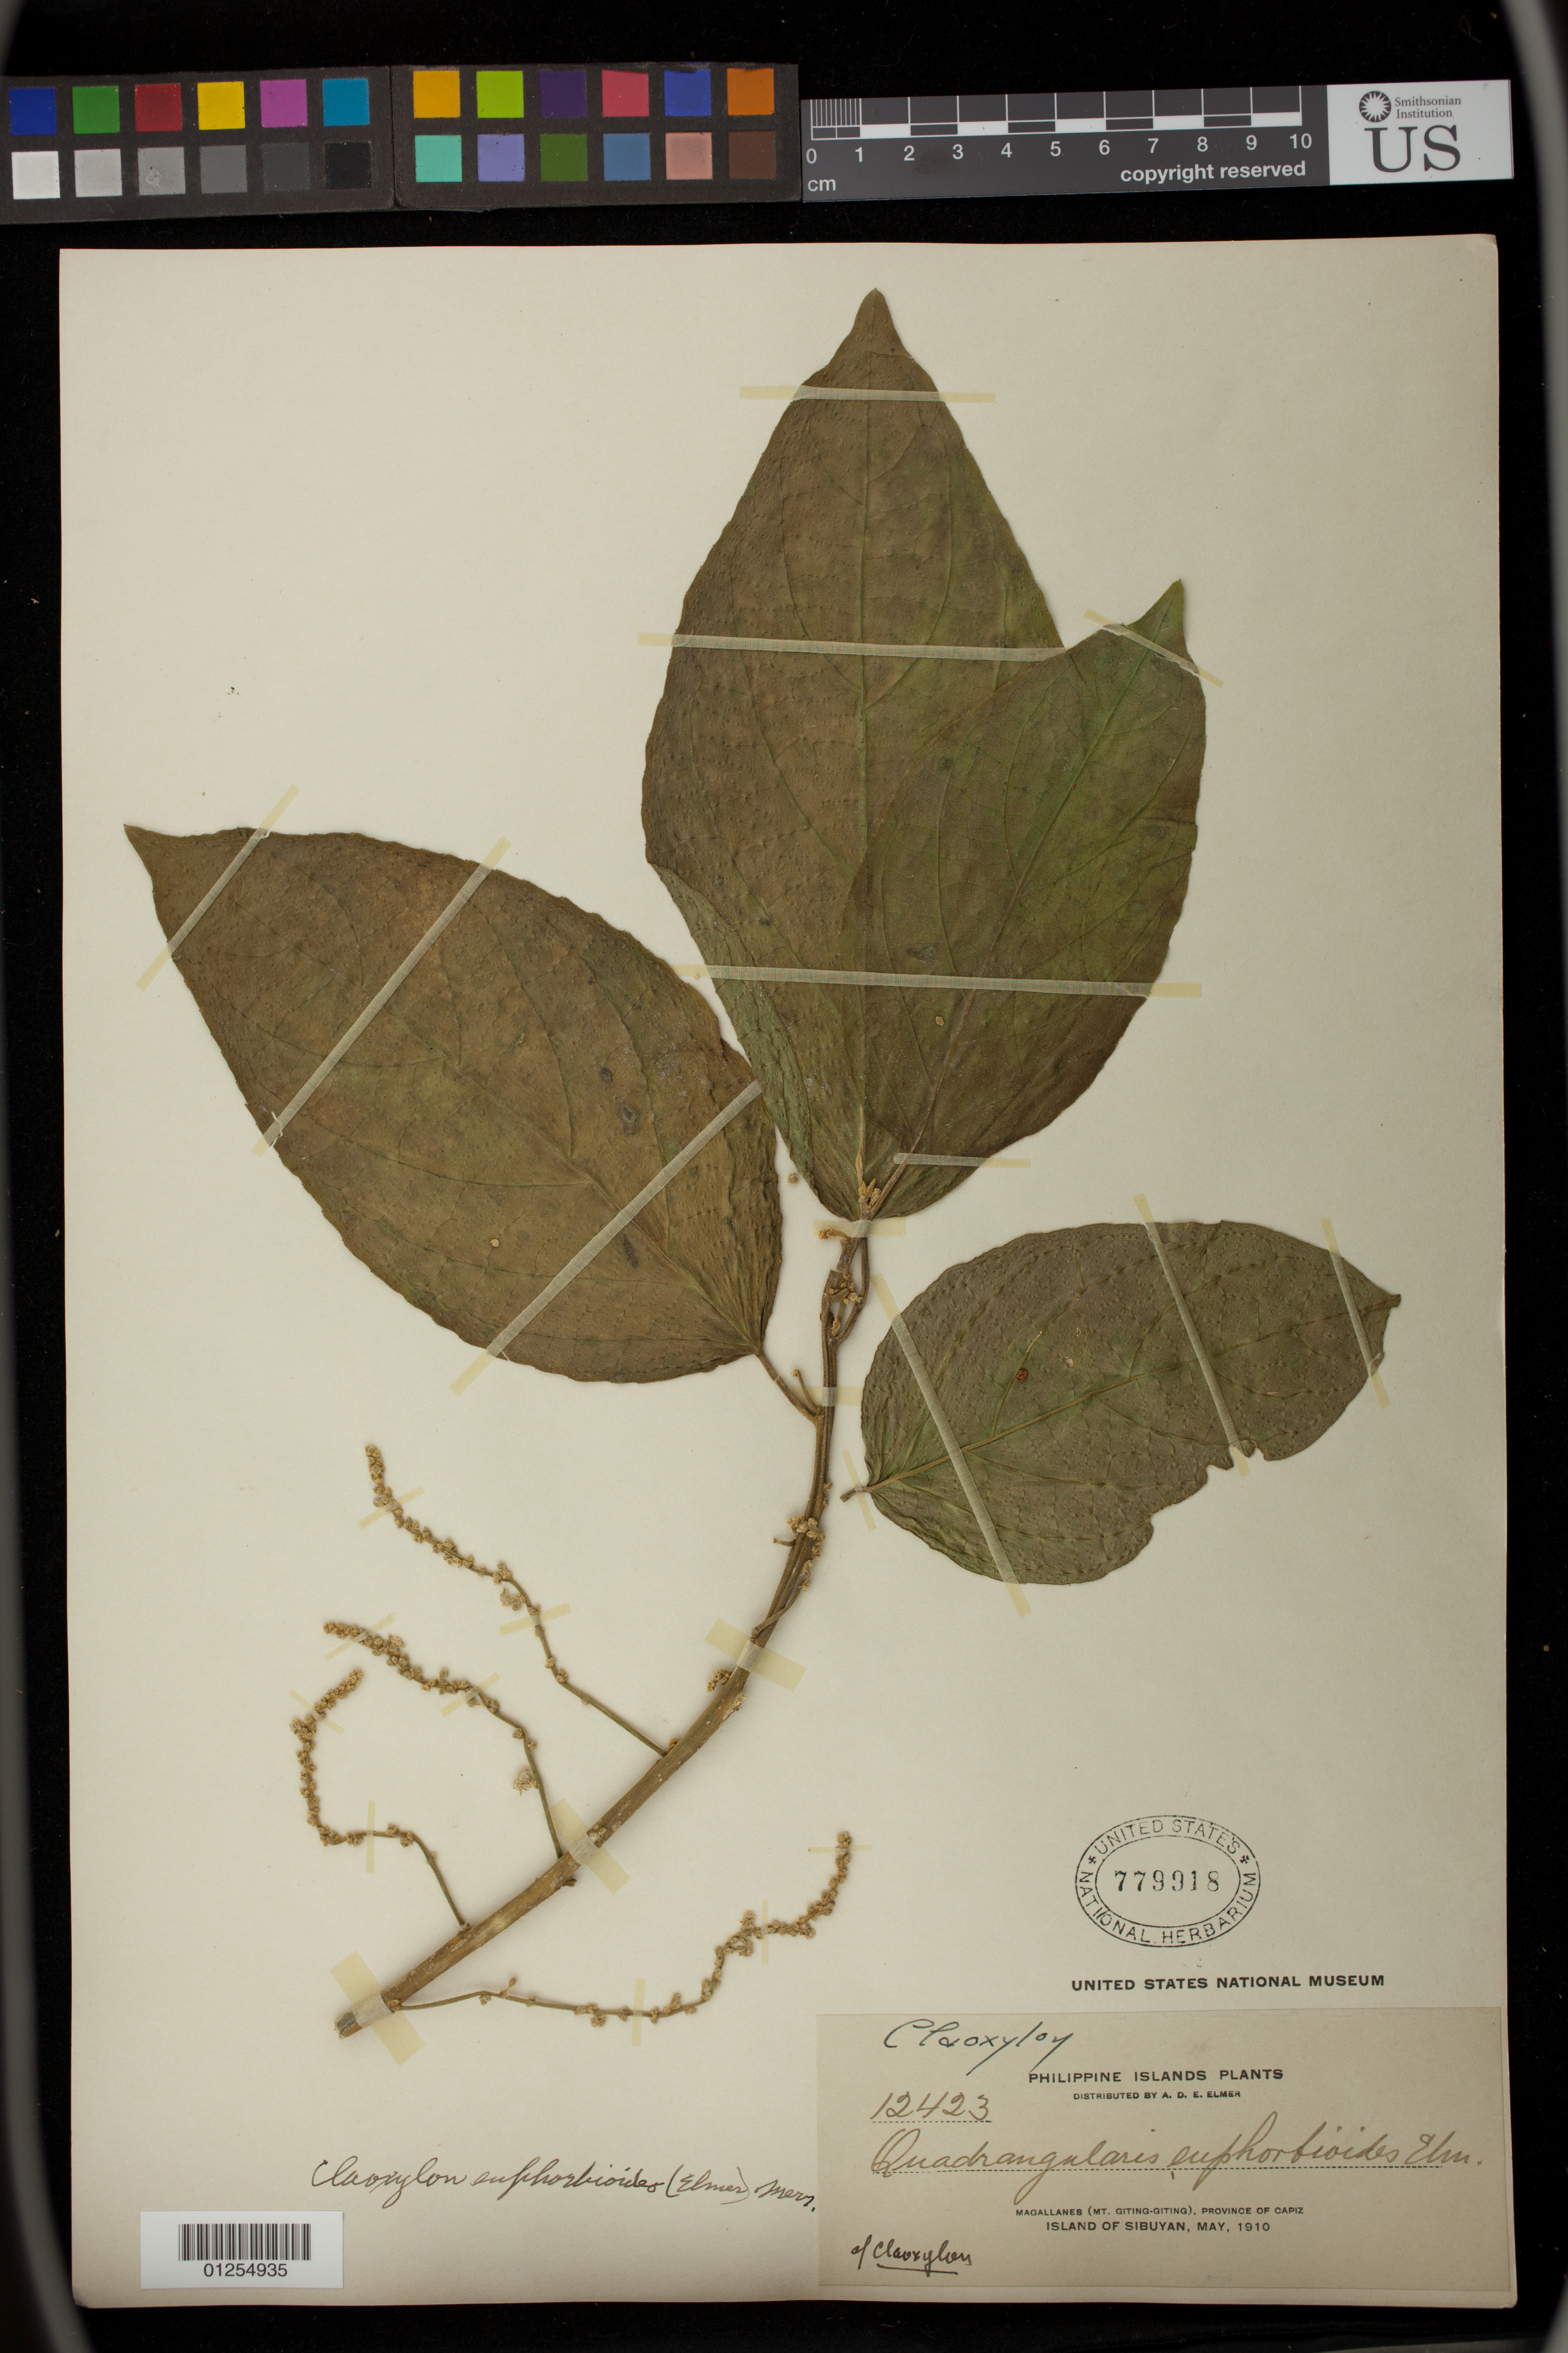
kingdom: Plantae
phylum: Tracheophyta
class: Magnoliopsida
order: Malpighiales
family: Euphorbiaceae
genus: Claoxylon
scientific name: Claoxylon euphorbioides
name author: (Elmer) Merr.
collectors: A. D. E. Elmer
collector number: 12423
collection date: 1910-05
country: Philippines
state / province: Mimaropa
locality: Magallanes (Mt. Giting-Giting) Island of Sibuyan, Capiz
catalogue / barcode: US 779918